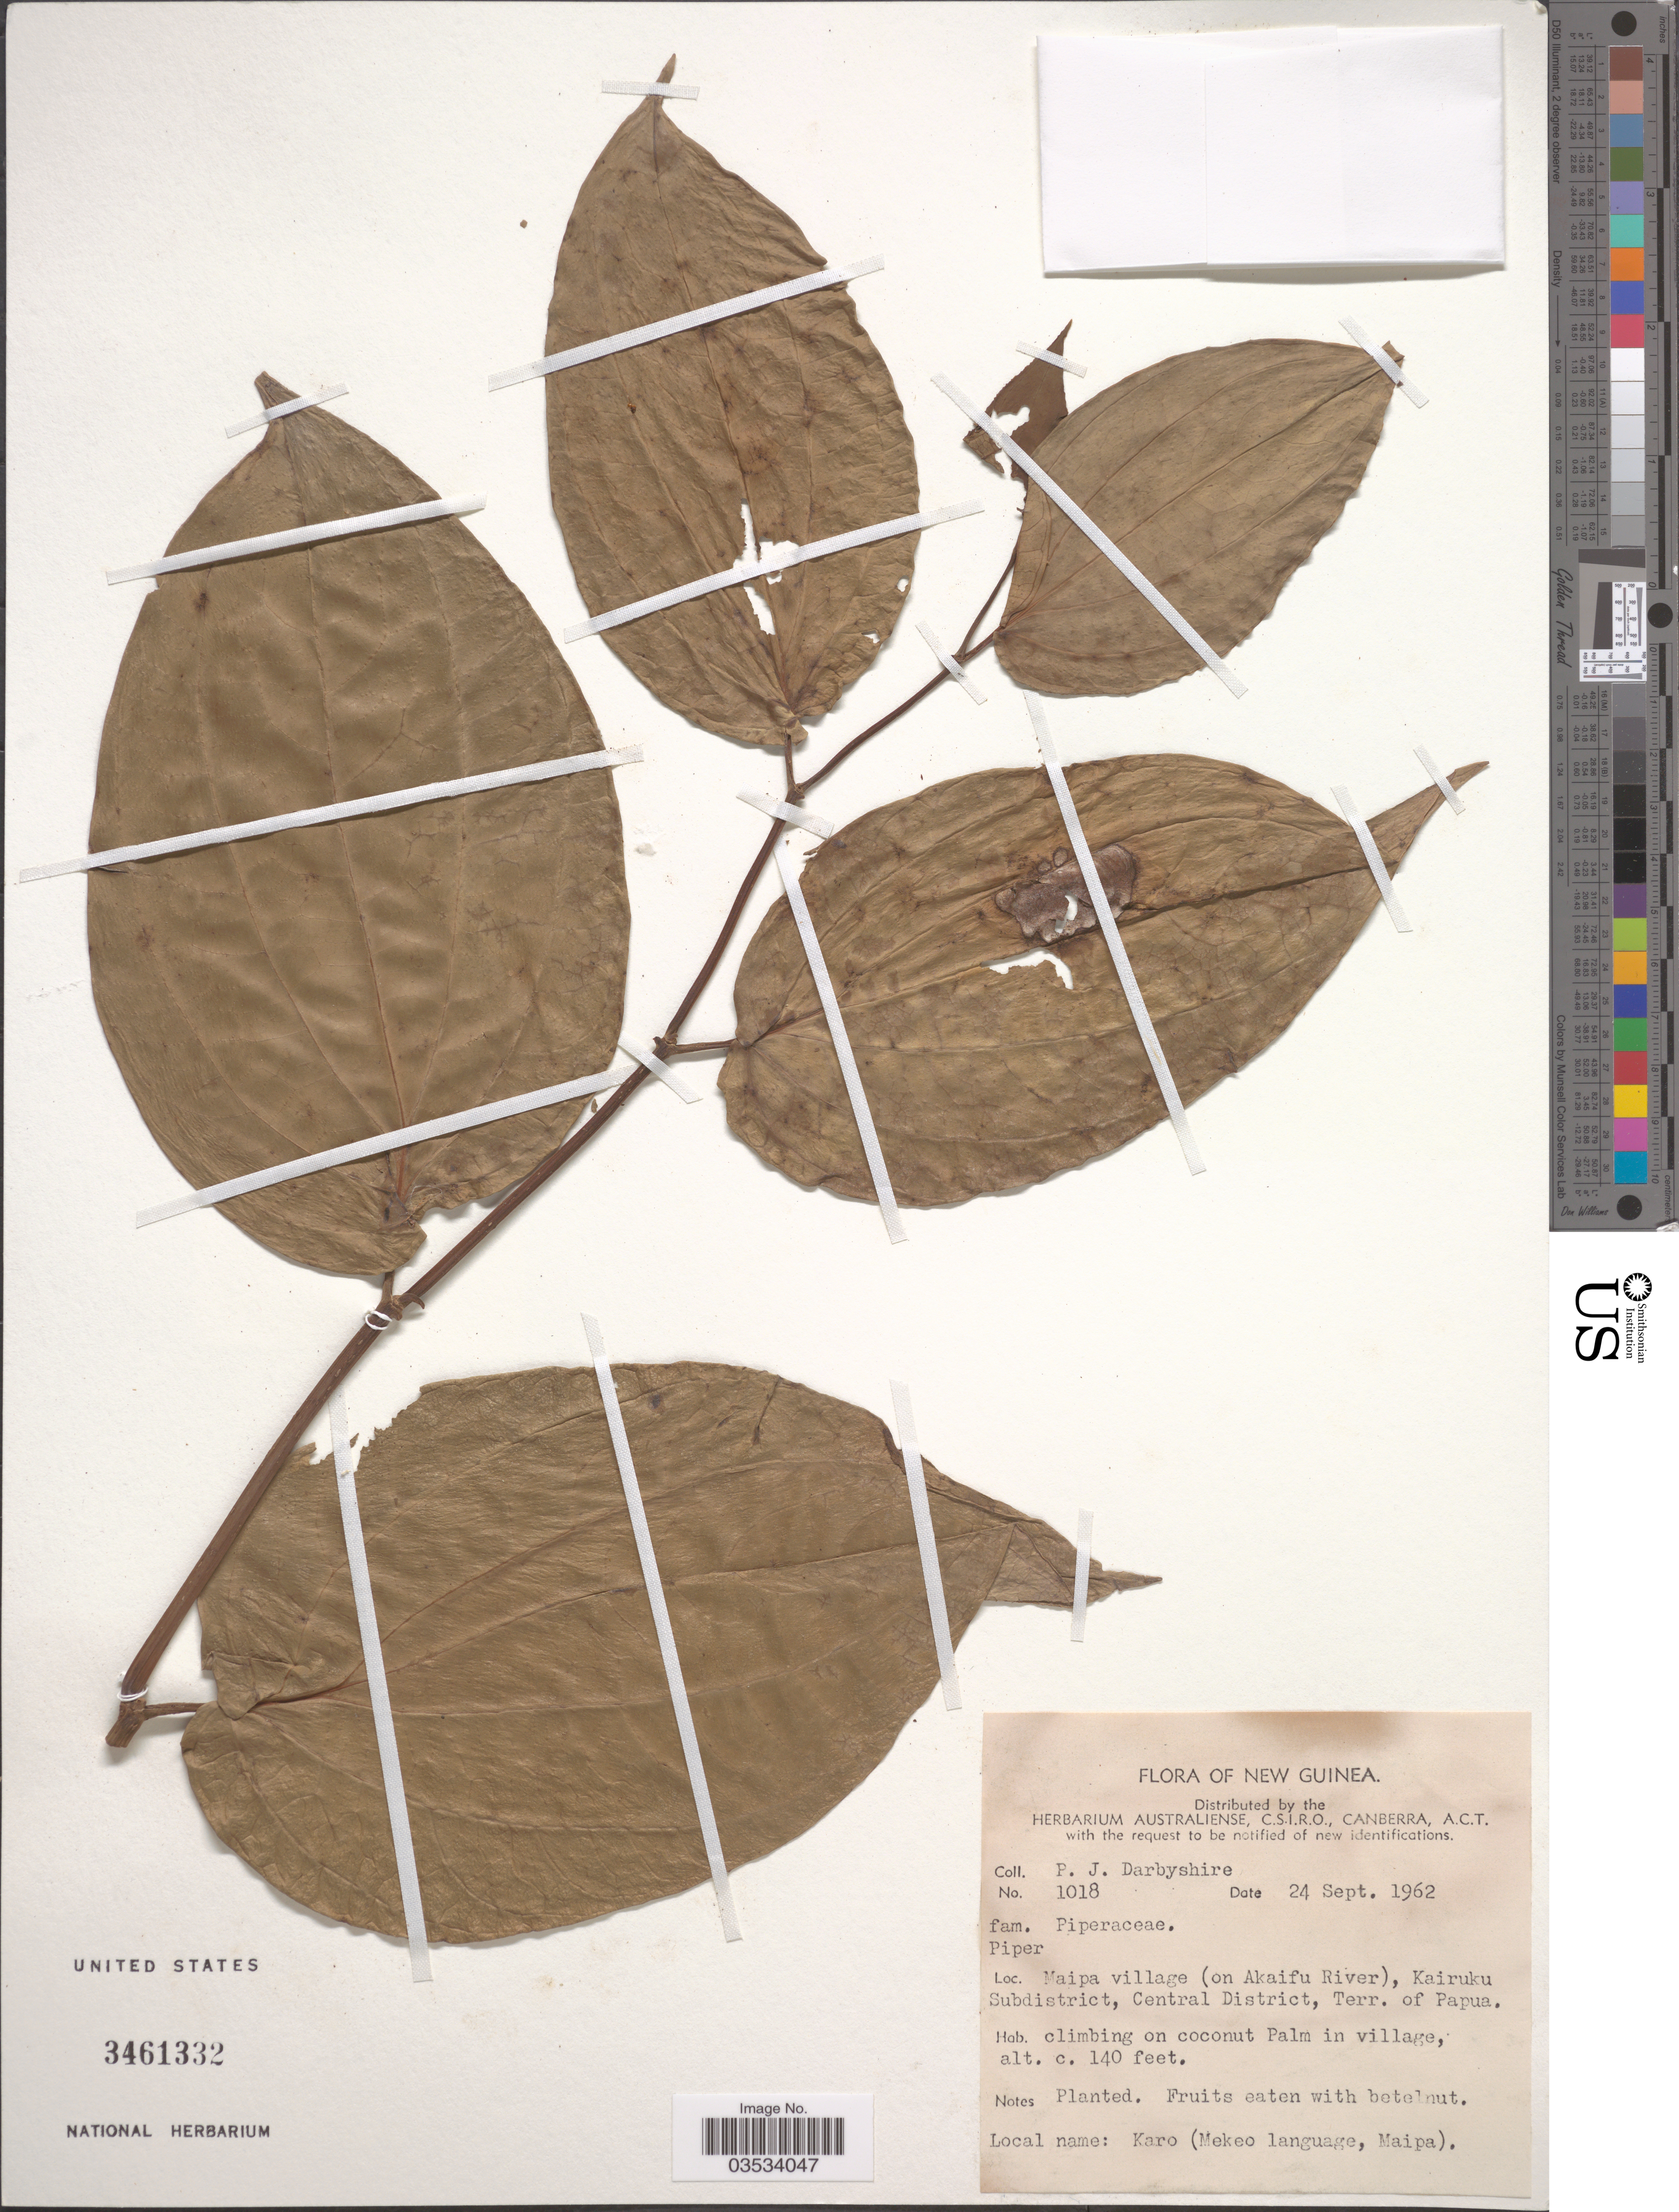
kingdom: Plantae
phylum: Tracheophyta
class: Magnoliopsida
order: Piperales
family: Piperaceae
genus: Piper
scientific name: Piper sp.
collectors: P. Darbyshire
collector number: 1018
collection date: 1962-09-24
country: Papua New Guinea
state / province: Central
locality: New Guinea. Maipa village (on Akaifu River), Kairuku Subdistrict, Central District, Terr. of Papua.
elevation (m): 43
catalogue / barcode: US 3461332